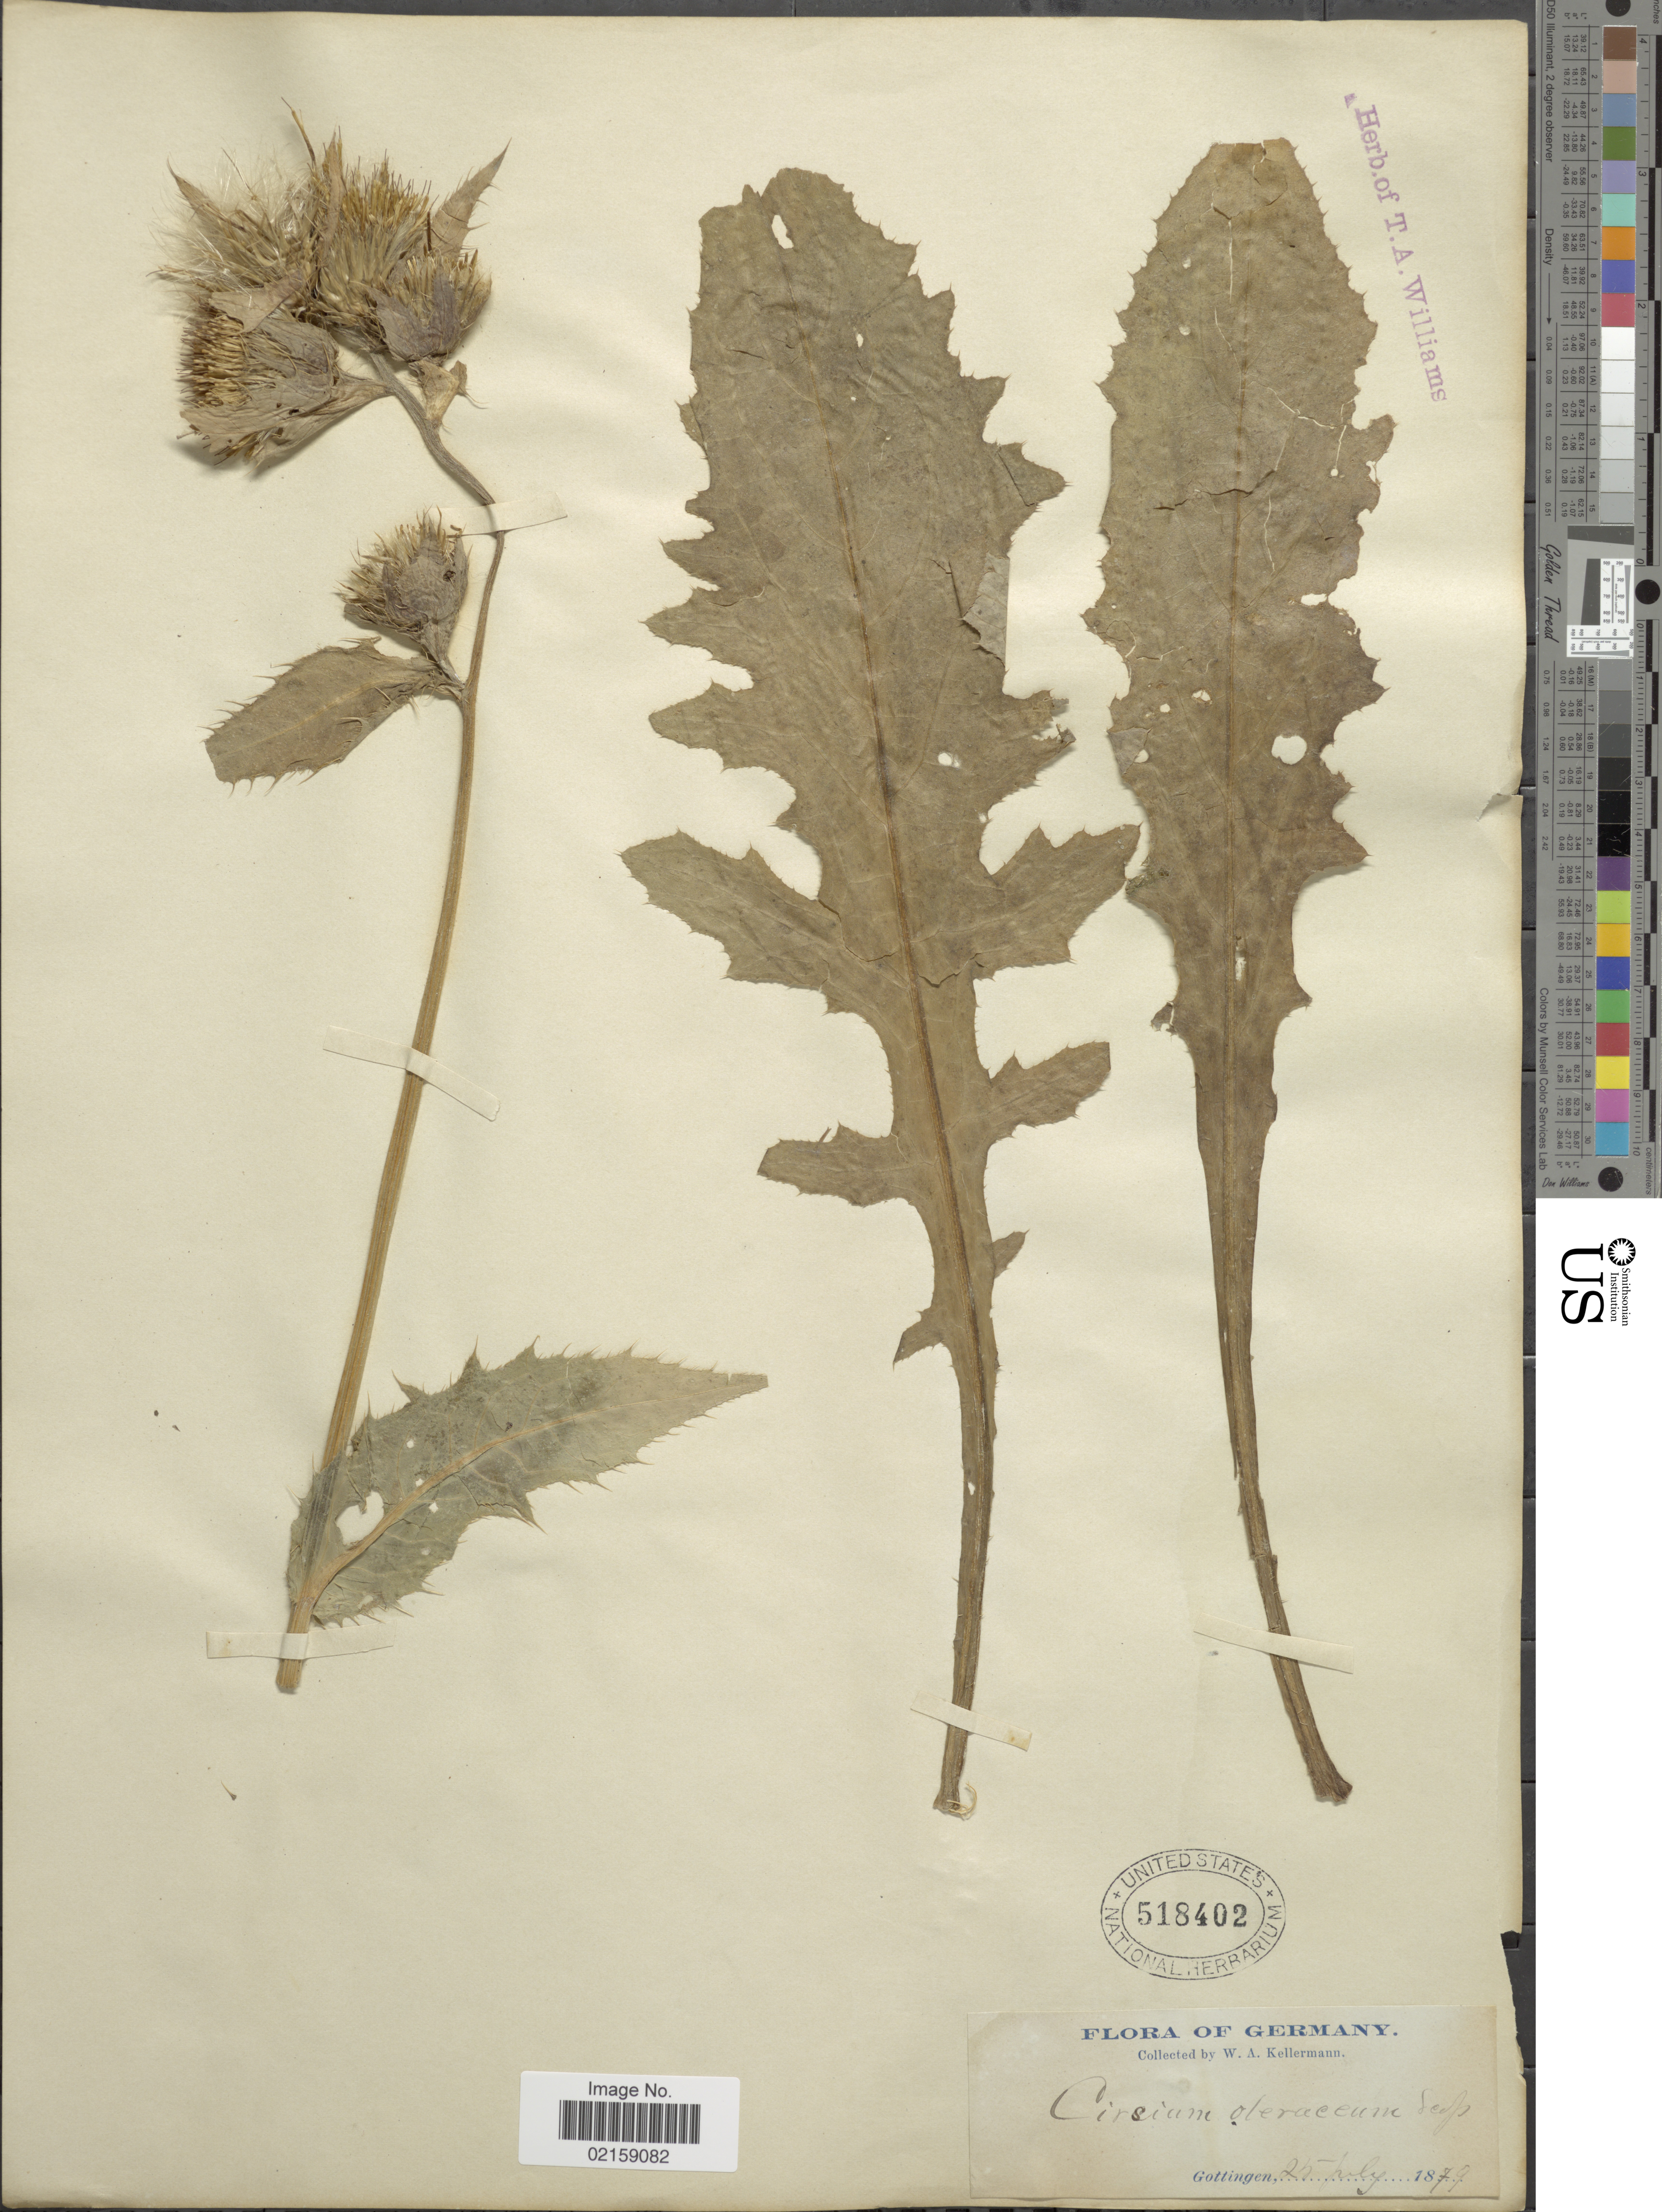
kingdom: Plantae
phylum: Tracheophyta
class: Magnoliopsida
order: Asterales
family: Asteraceae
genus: Cirsium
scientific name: Cirsium oleraceum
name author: (L.) Scop.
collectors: W. Kellerman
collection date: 1879-07-25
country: Germany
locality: Gottingen.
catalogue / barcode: US 518402